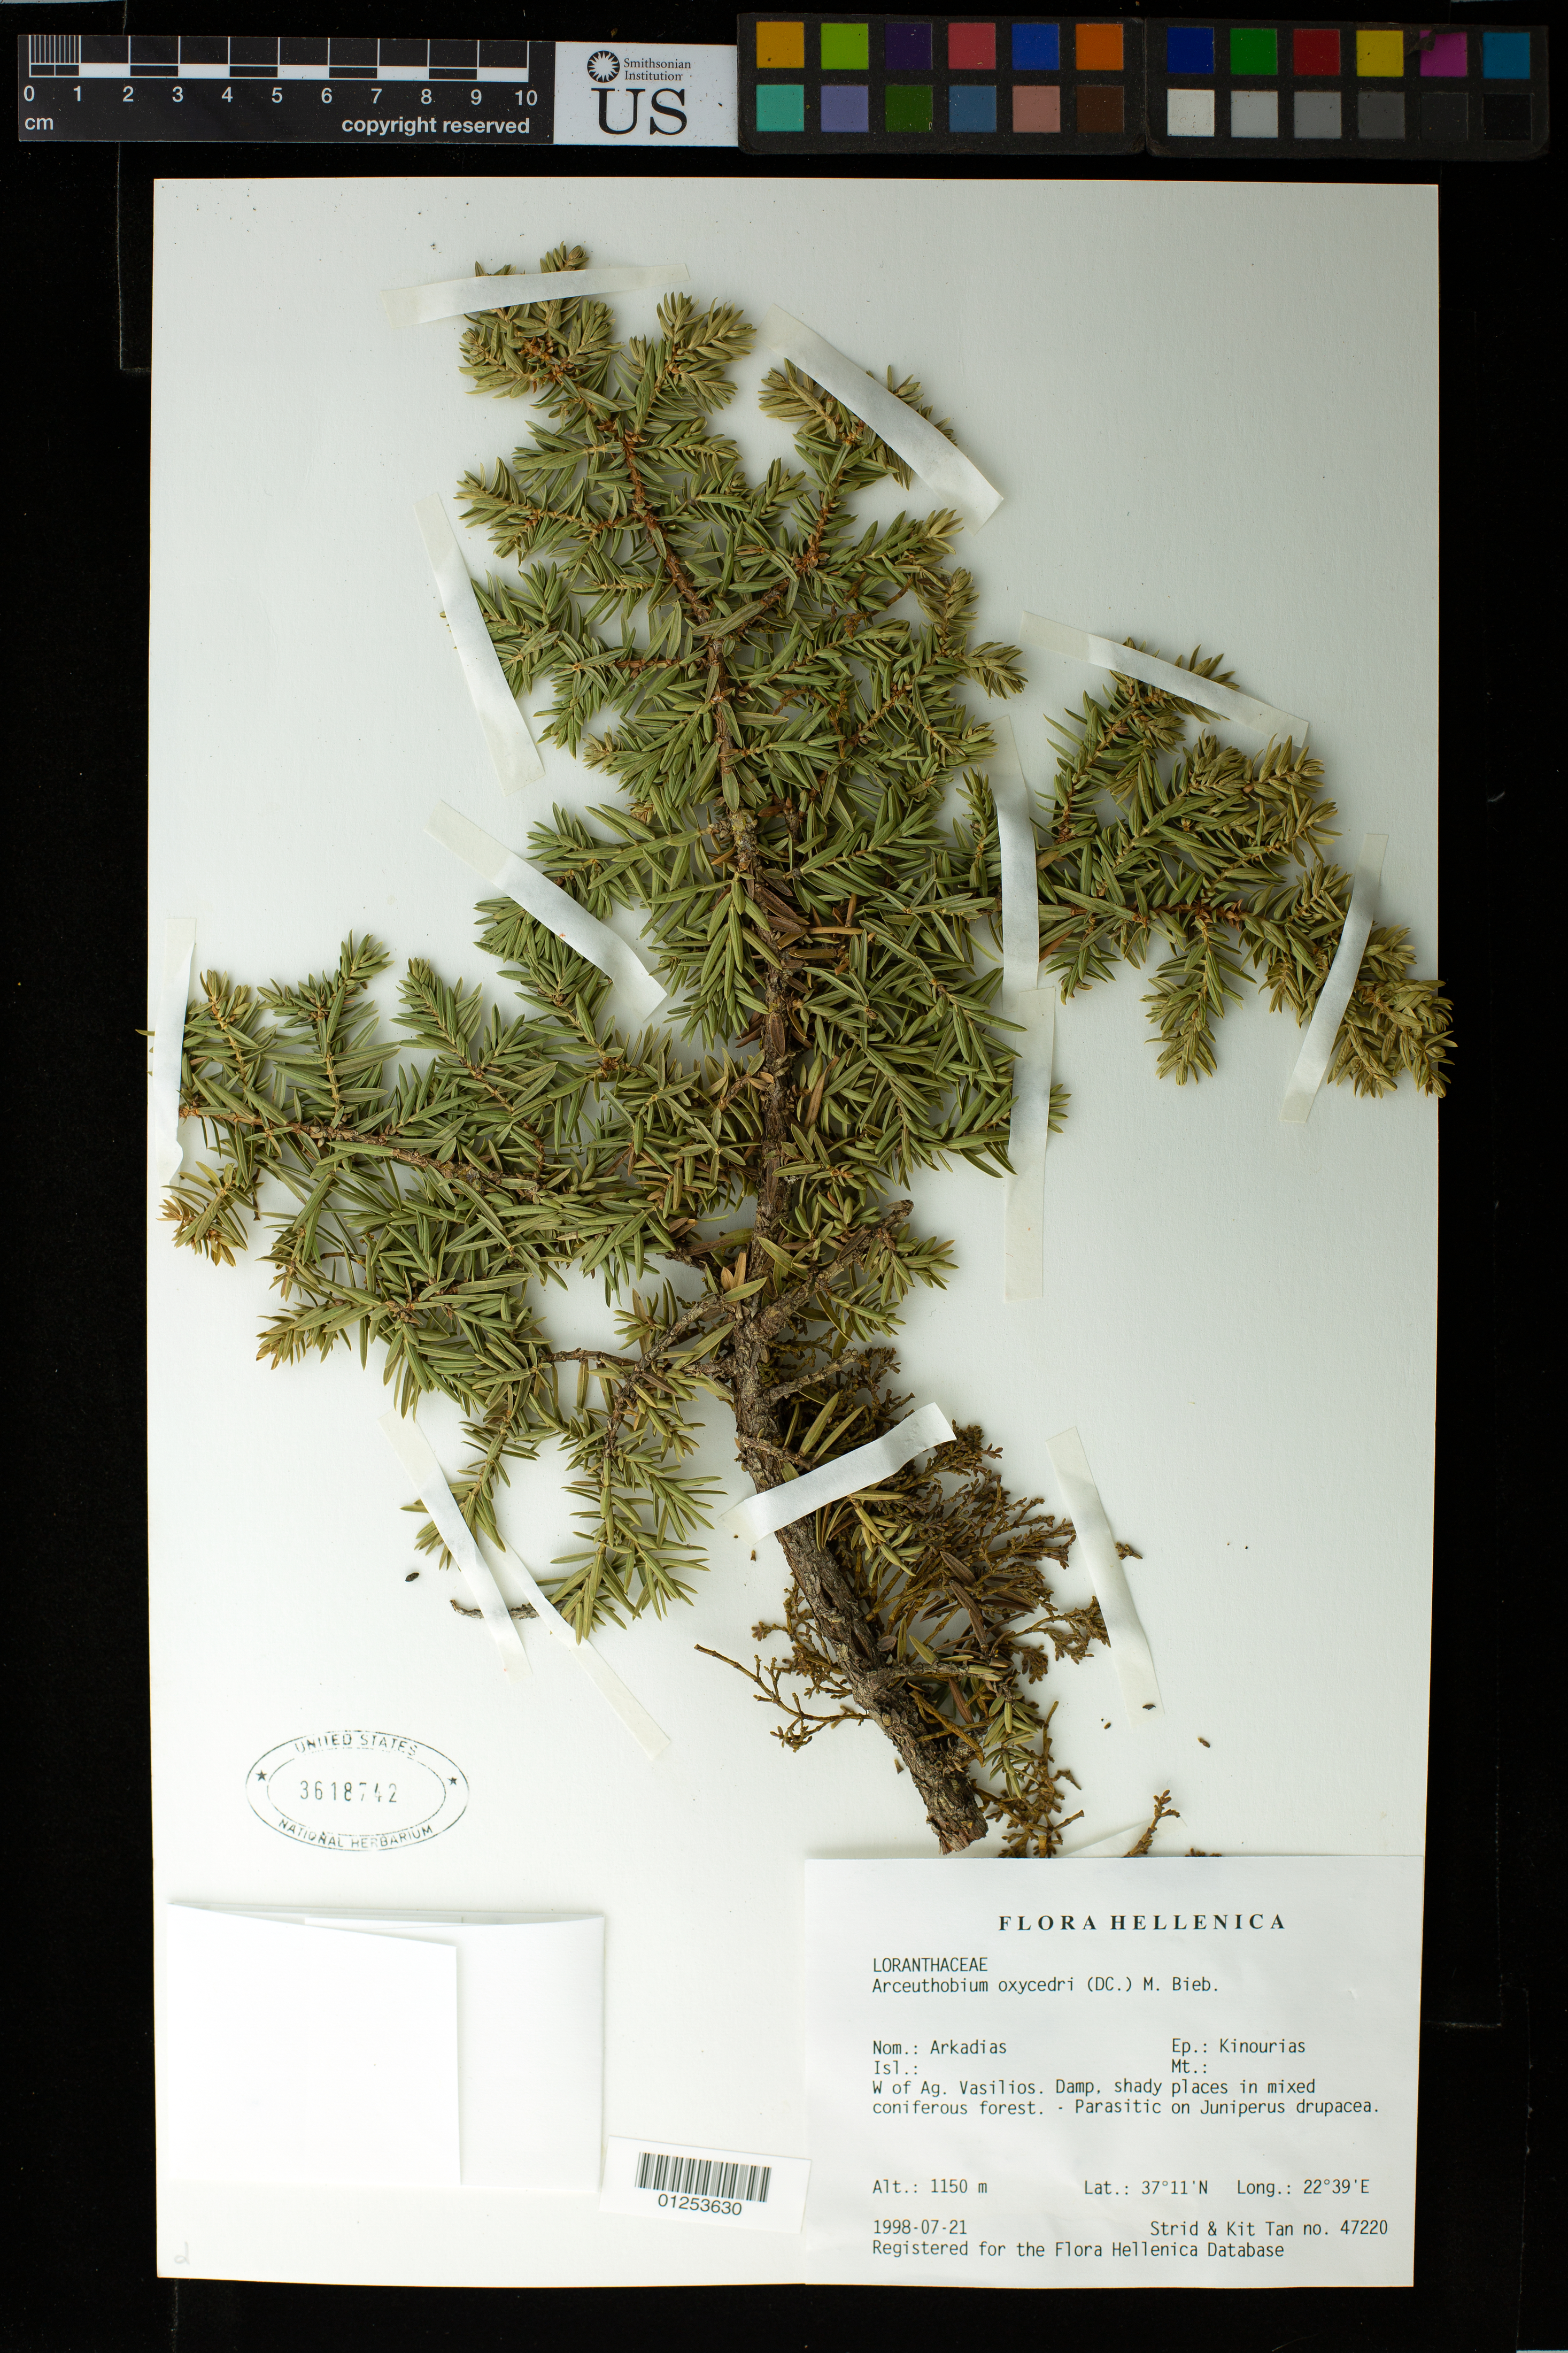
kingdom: Plantae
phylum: Tracheophyta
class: Magnoliopsida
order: Santalales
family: Viscaceae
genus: Arceuthobium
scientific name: Arceuthobium oxycedri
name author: (DC.) M. Bieb.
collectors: A. Strid & K. Tan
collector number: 47220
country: Greece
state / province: Peloponnese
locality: Nom: Arkadias Ep.: Kinourias. W. of Ag. Vasilios. Damp, shady places in mixed coniferous forest.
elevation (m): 1150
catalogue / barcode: US 3618742